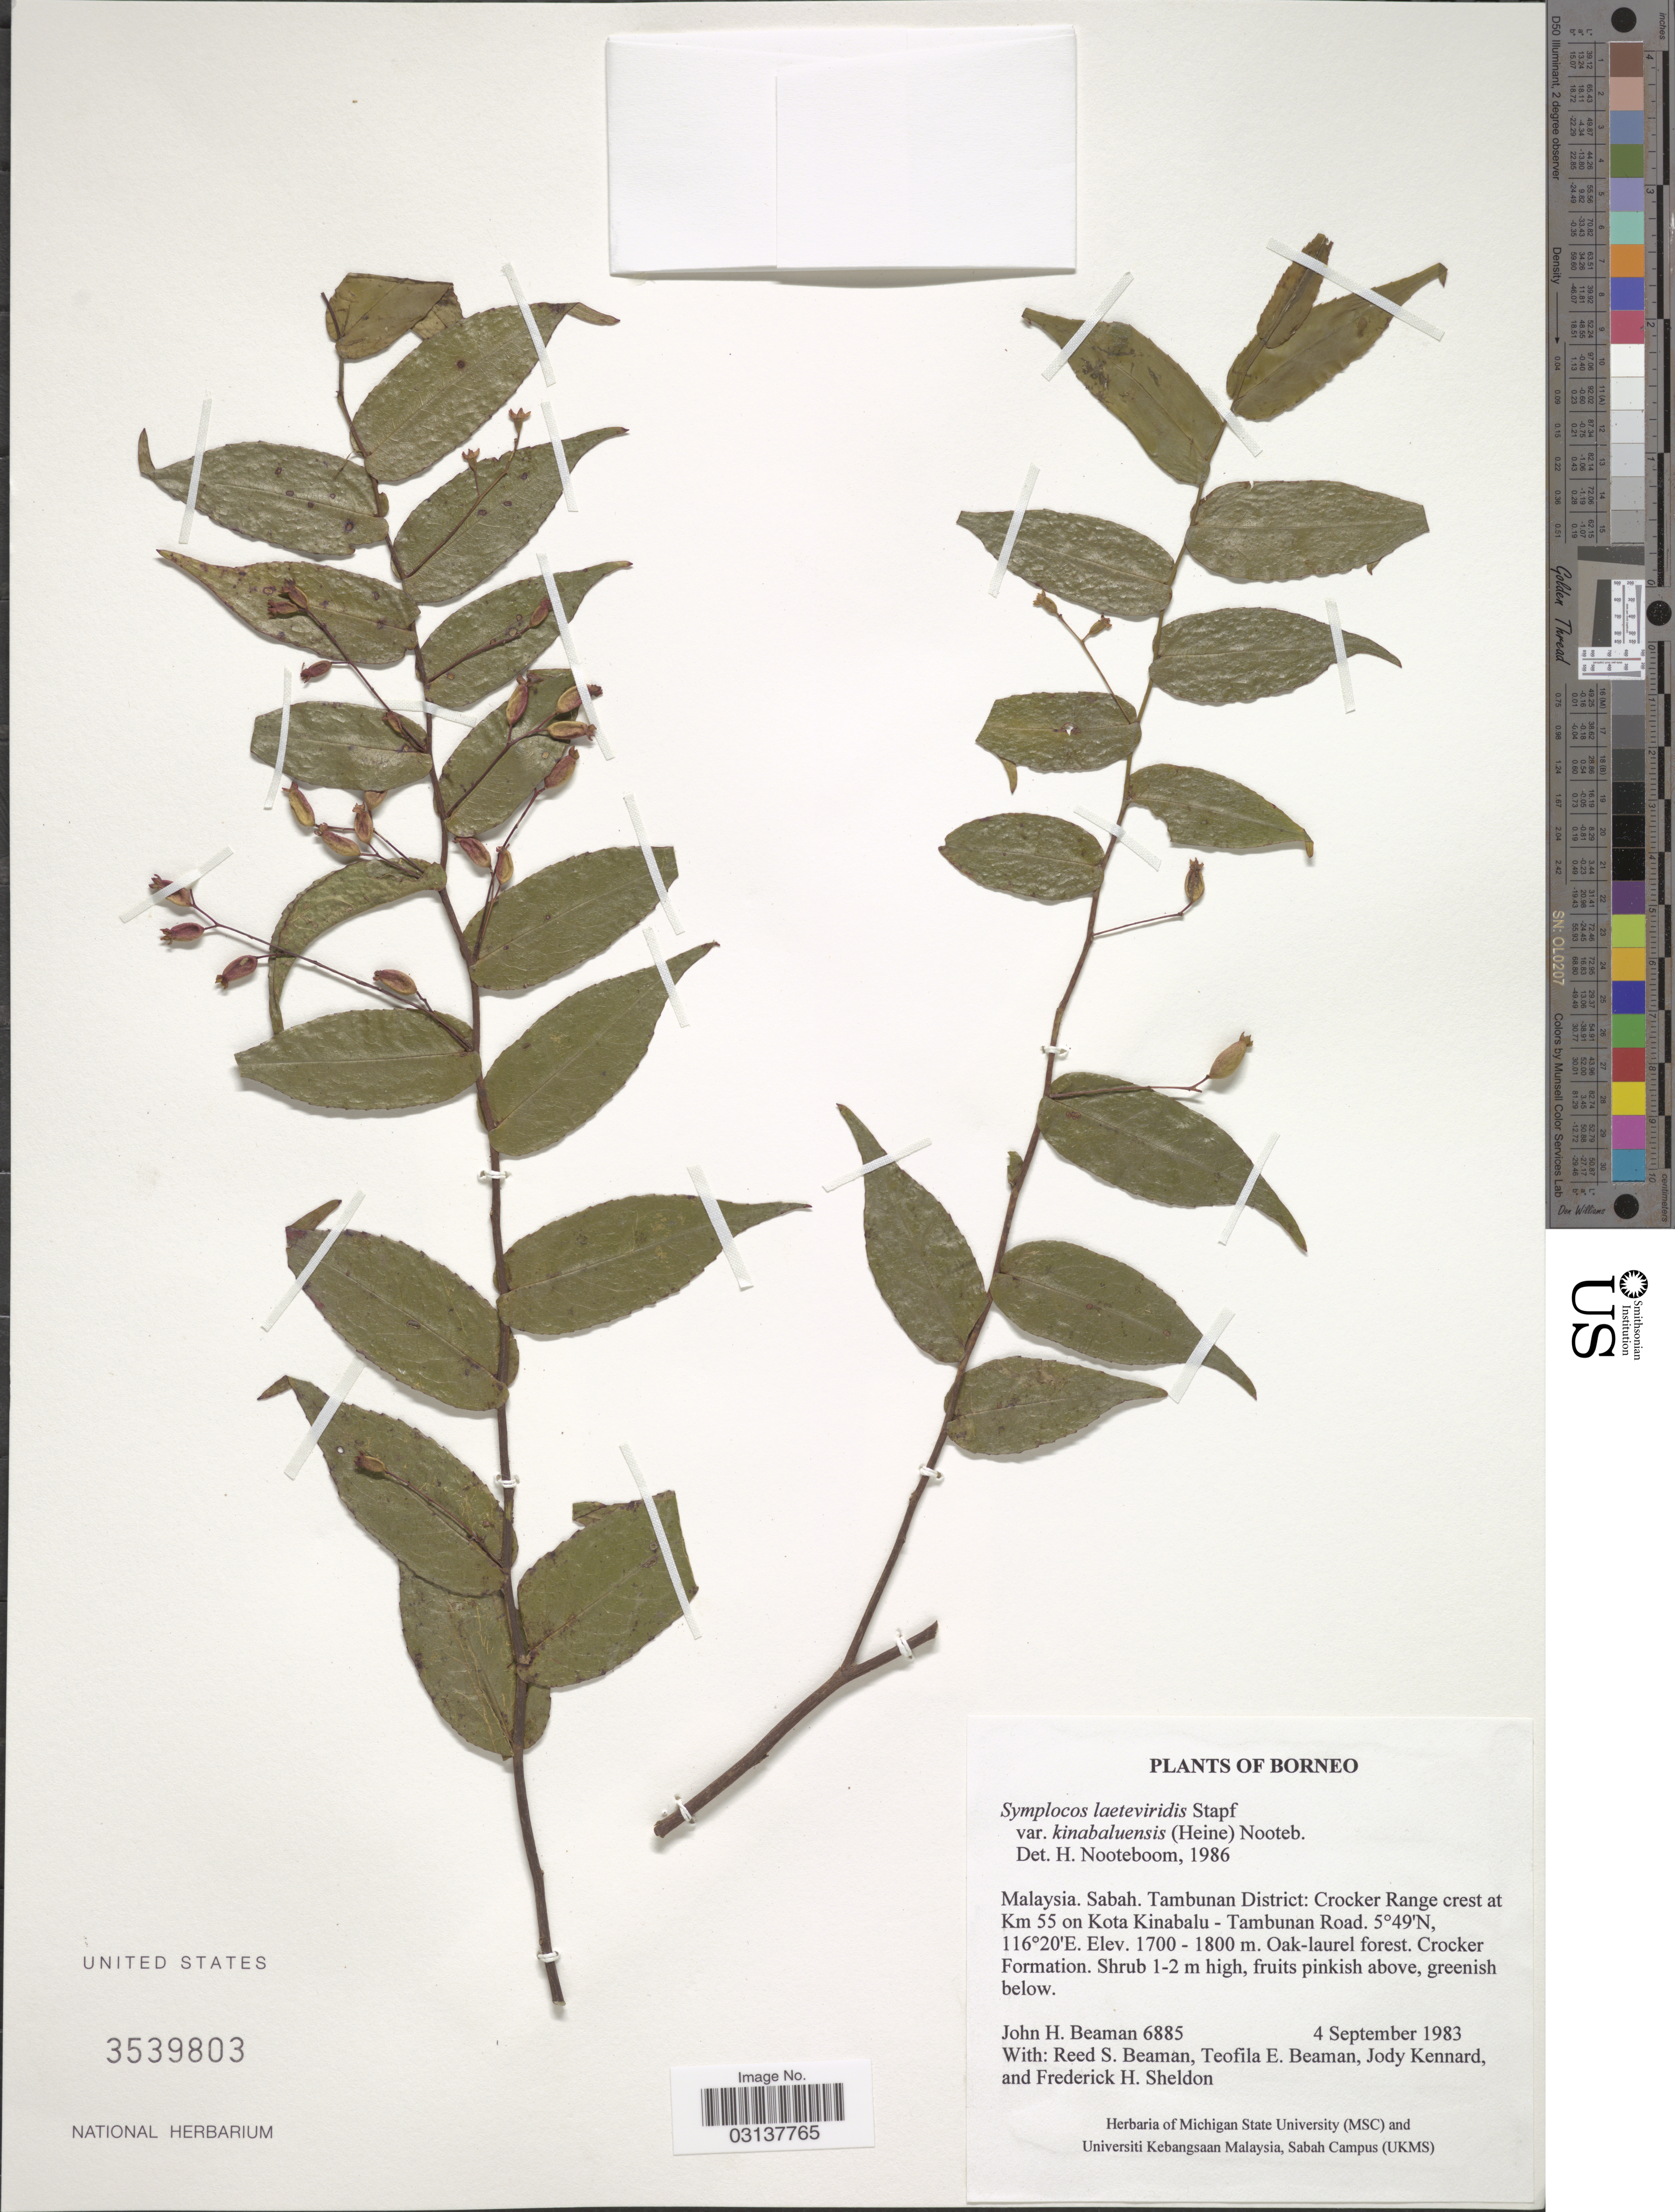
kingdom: Plantae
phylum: Tracheophyta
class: Magnoliopsida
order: Ericales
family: Symplocaceae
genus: Symplocos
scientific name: Symplocos laeteviridis var. kinabaluensis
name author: (Heine) Noot.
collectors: J. H. Beaman, R. S. Beaman, T. E. Beaman, J. Kennard & F. Sheldon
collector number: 6885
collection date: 1983-09-04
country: Malaysia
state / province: Sabah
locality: Tambunan District: Crocker Range crest at Km 55 on Kota Kinabalu - Tambunan Road, Crocker Formation.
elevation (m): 1700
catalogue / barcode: US 3539803